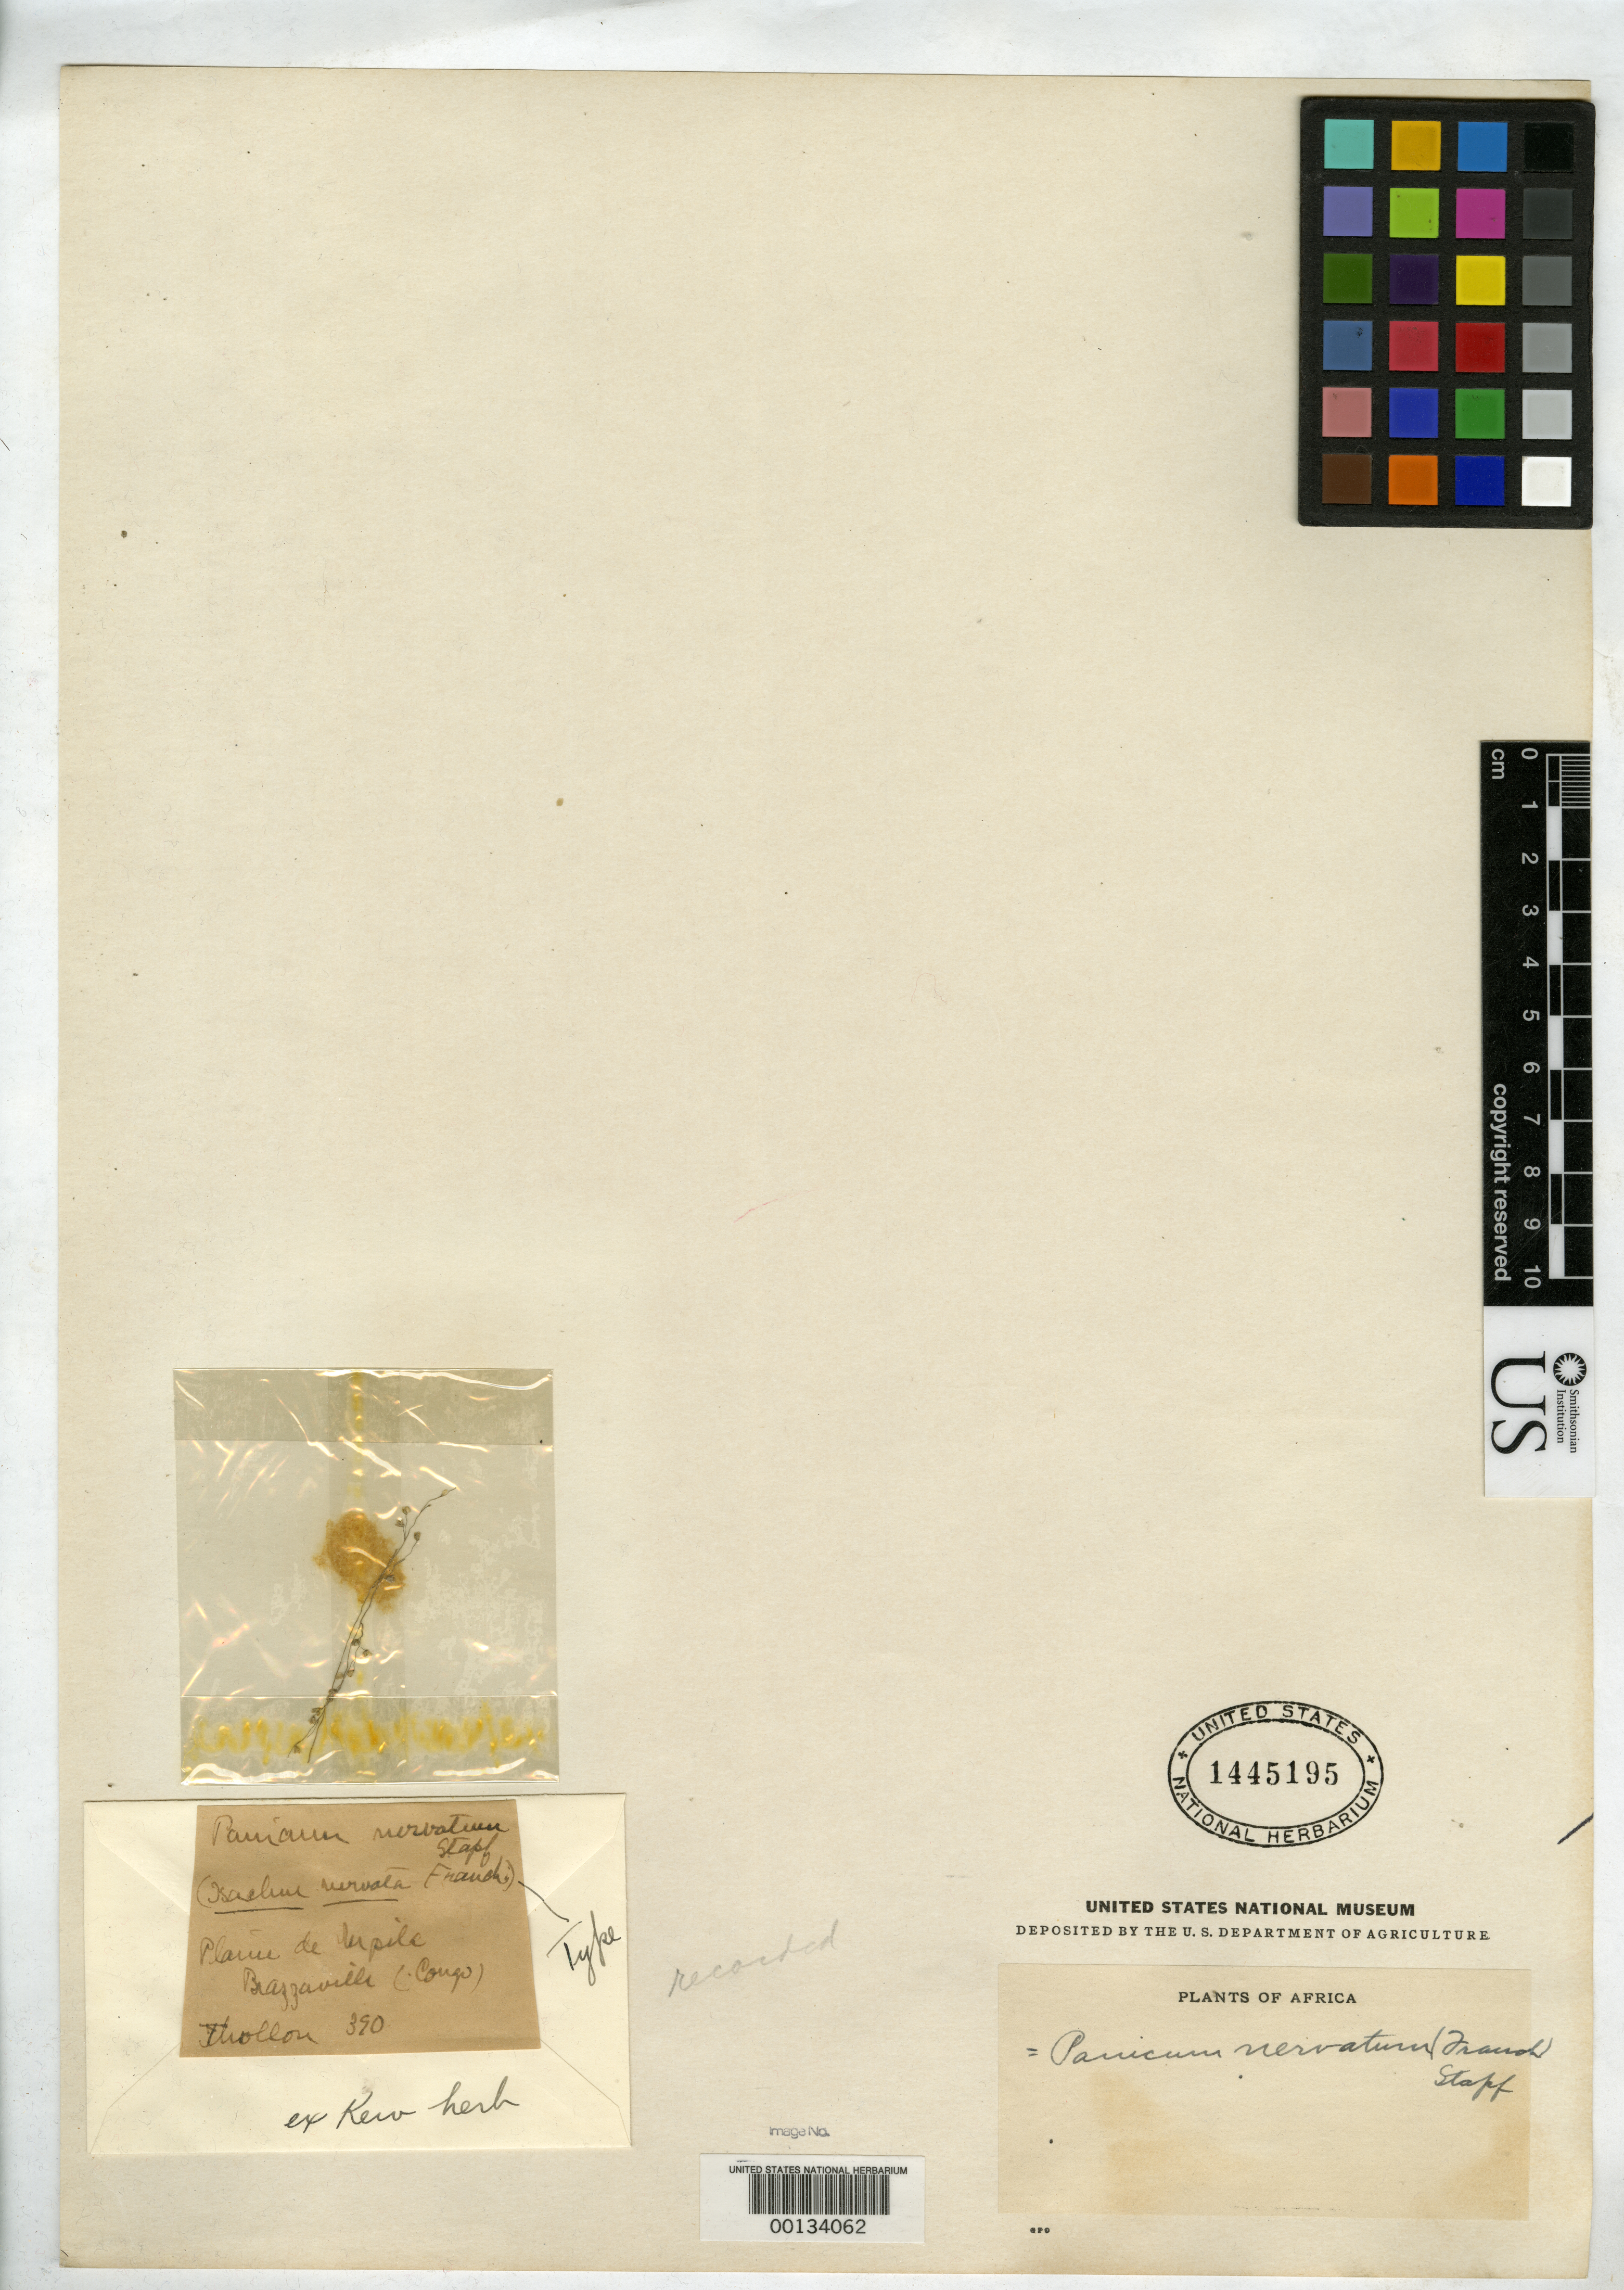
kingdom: Plantae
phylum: Tracheophyta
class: Liliopsida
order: Poales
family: Poaceae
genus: Isachne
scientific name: Isachne nervata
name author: Franch.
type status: Type Fragment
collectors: F.-R. Thollon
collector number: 390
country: Congo, Republic of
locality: Brazzaville.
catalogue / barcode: US 1445195